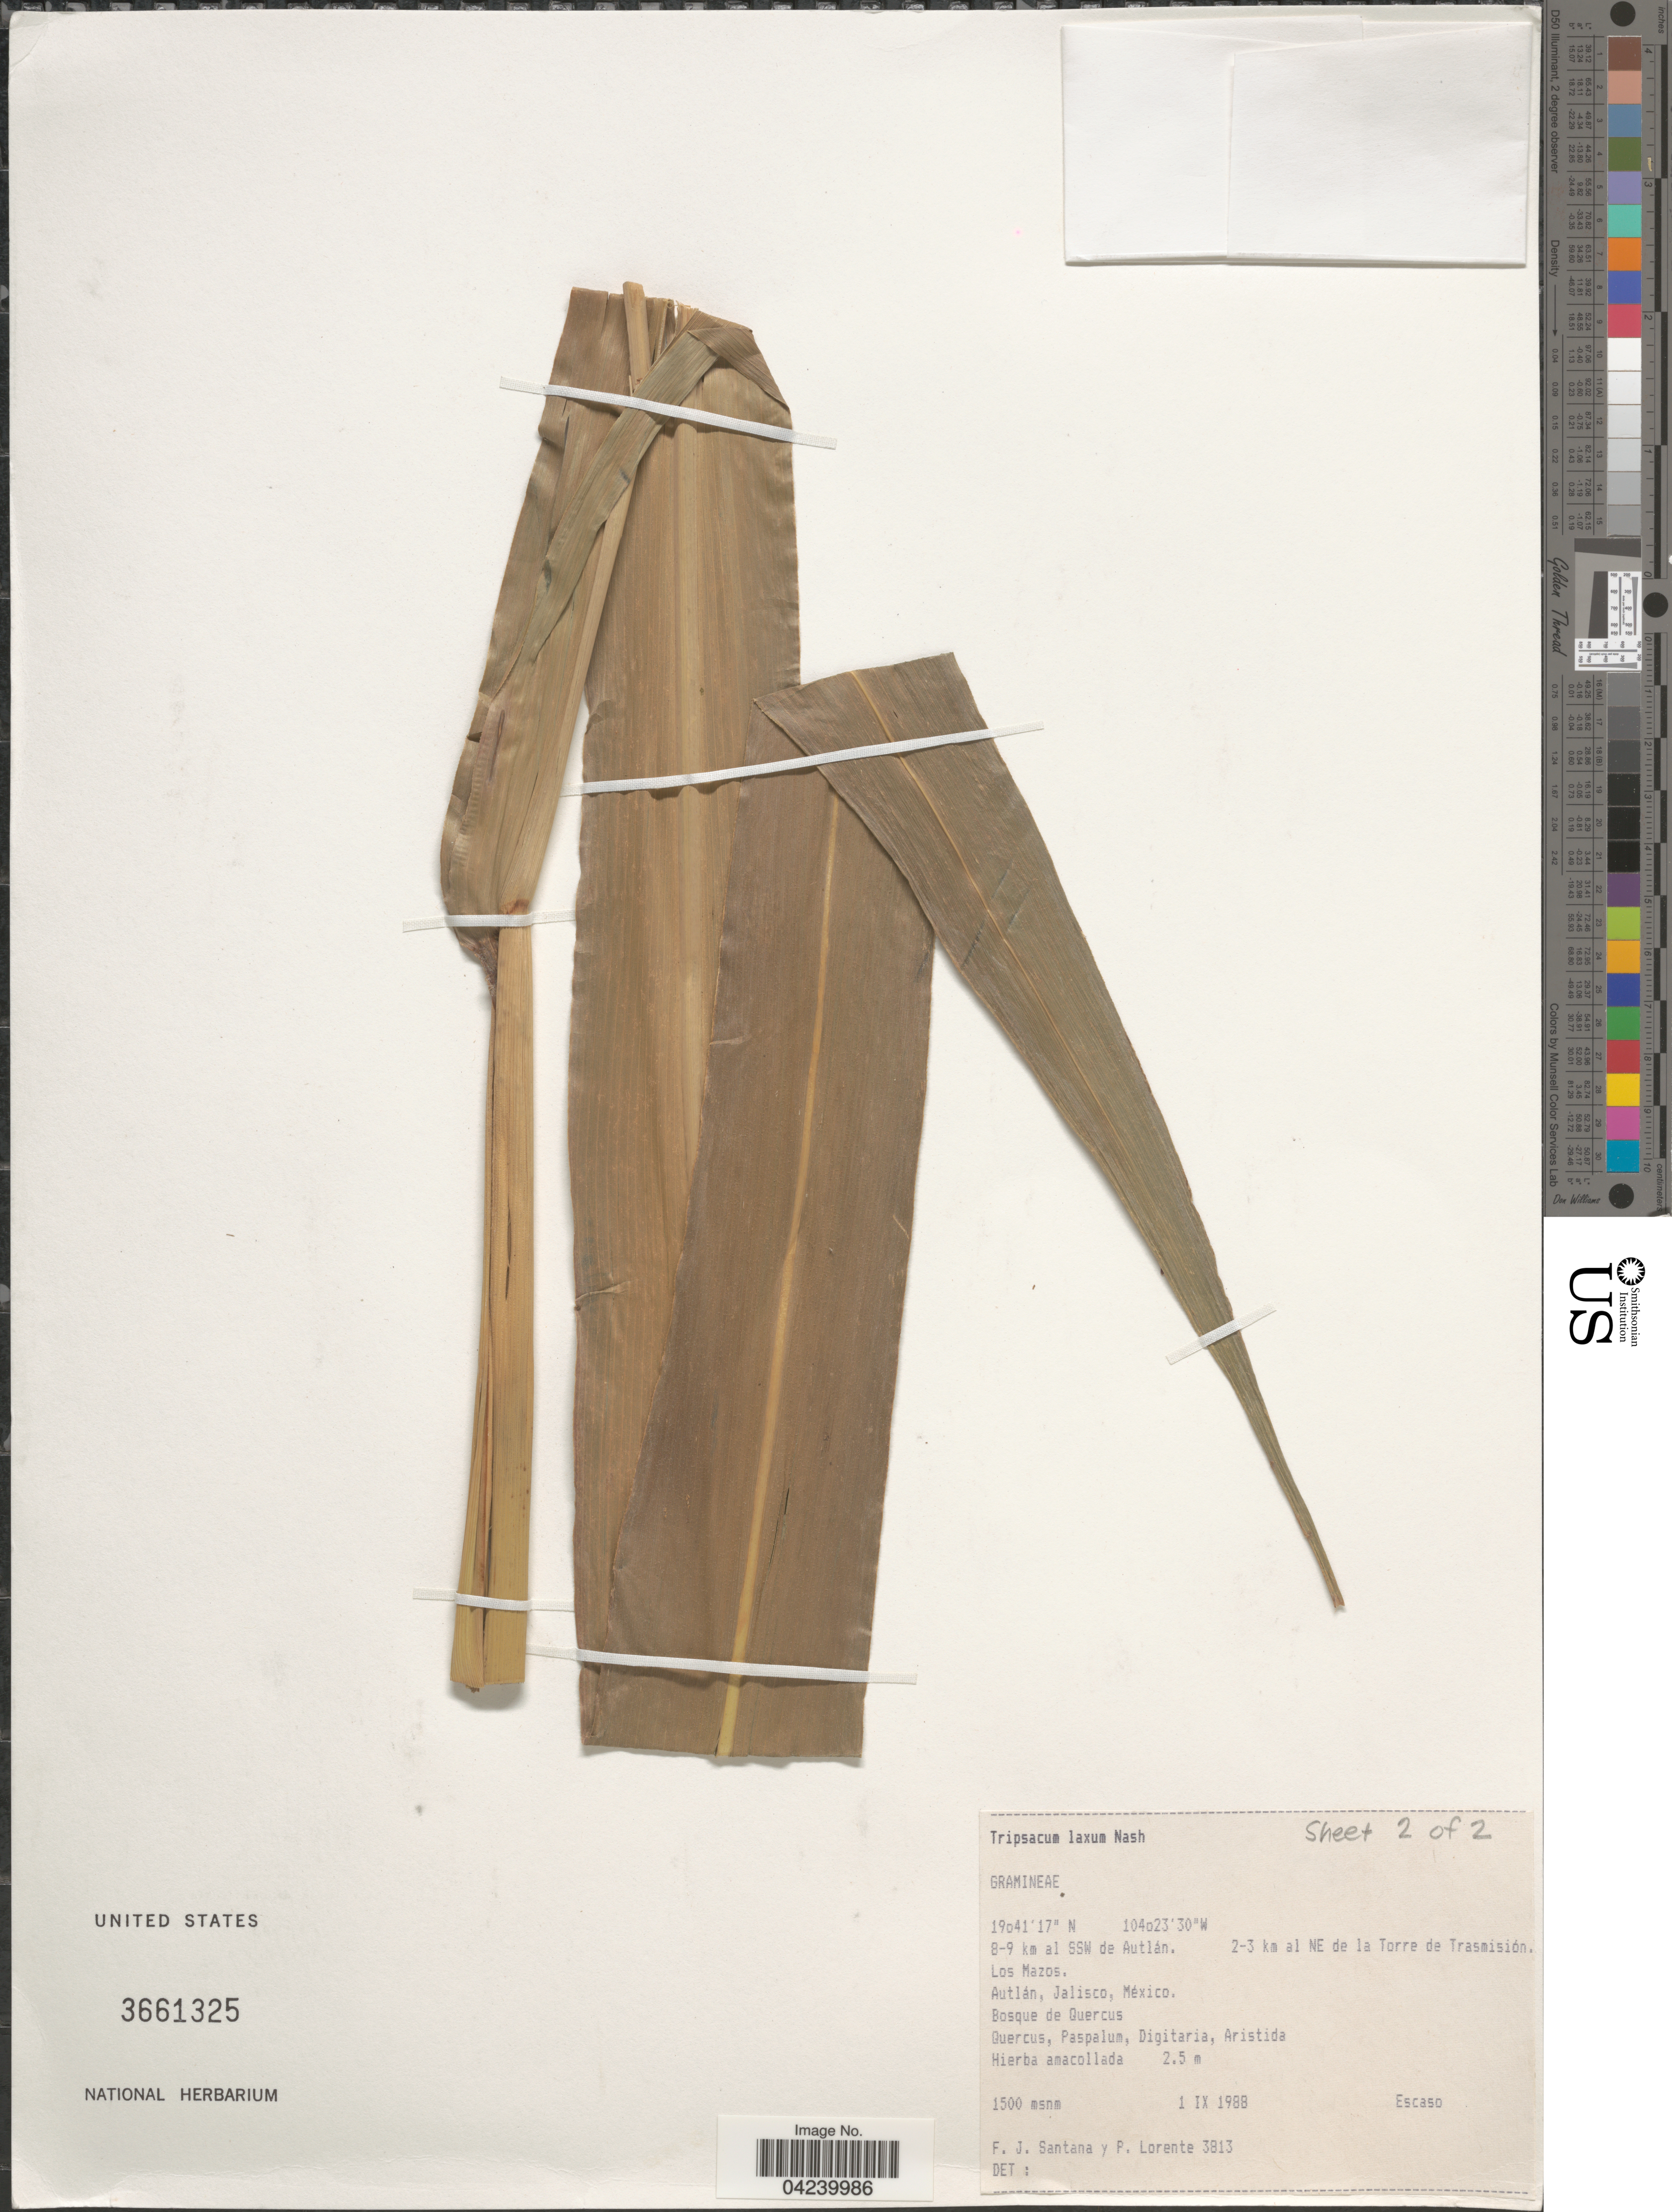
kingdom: Plantae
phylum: Tracheophyta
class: Liliopsida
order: Poales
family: Poaceae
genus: Tripsacum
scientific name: Tripsacum laxum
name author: Nash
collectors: F. Santana & P. Lorente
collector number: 3813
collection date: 1988-09-01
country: Mexico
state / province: Jalisco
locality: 8-9 km al SSW de Autlán. 2-3 km al NE de la Torre de Trasmisión. Los Mazos. Autlán.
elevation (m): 1500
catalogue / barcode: US 3661325